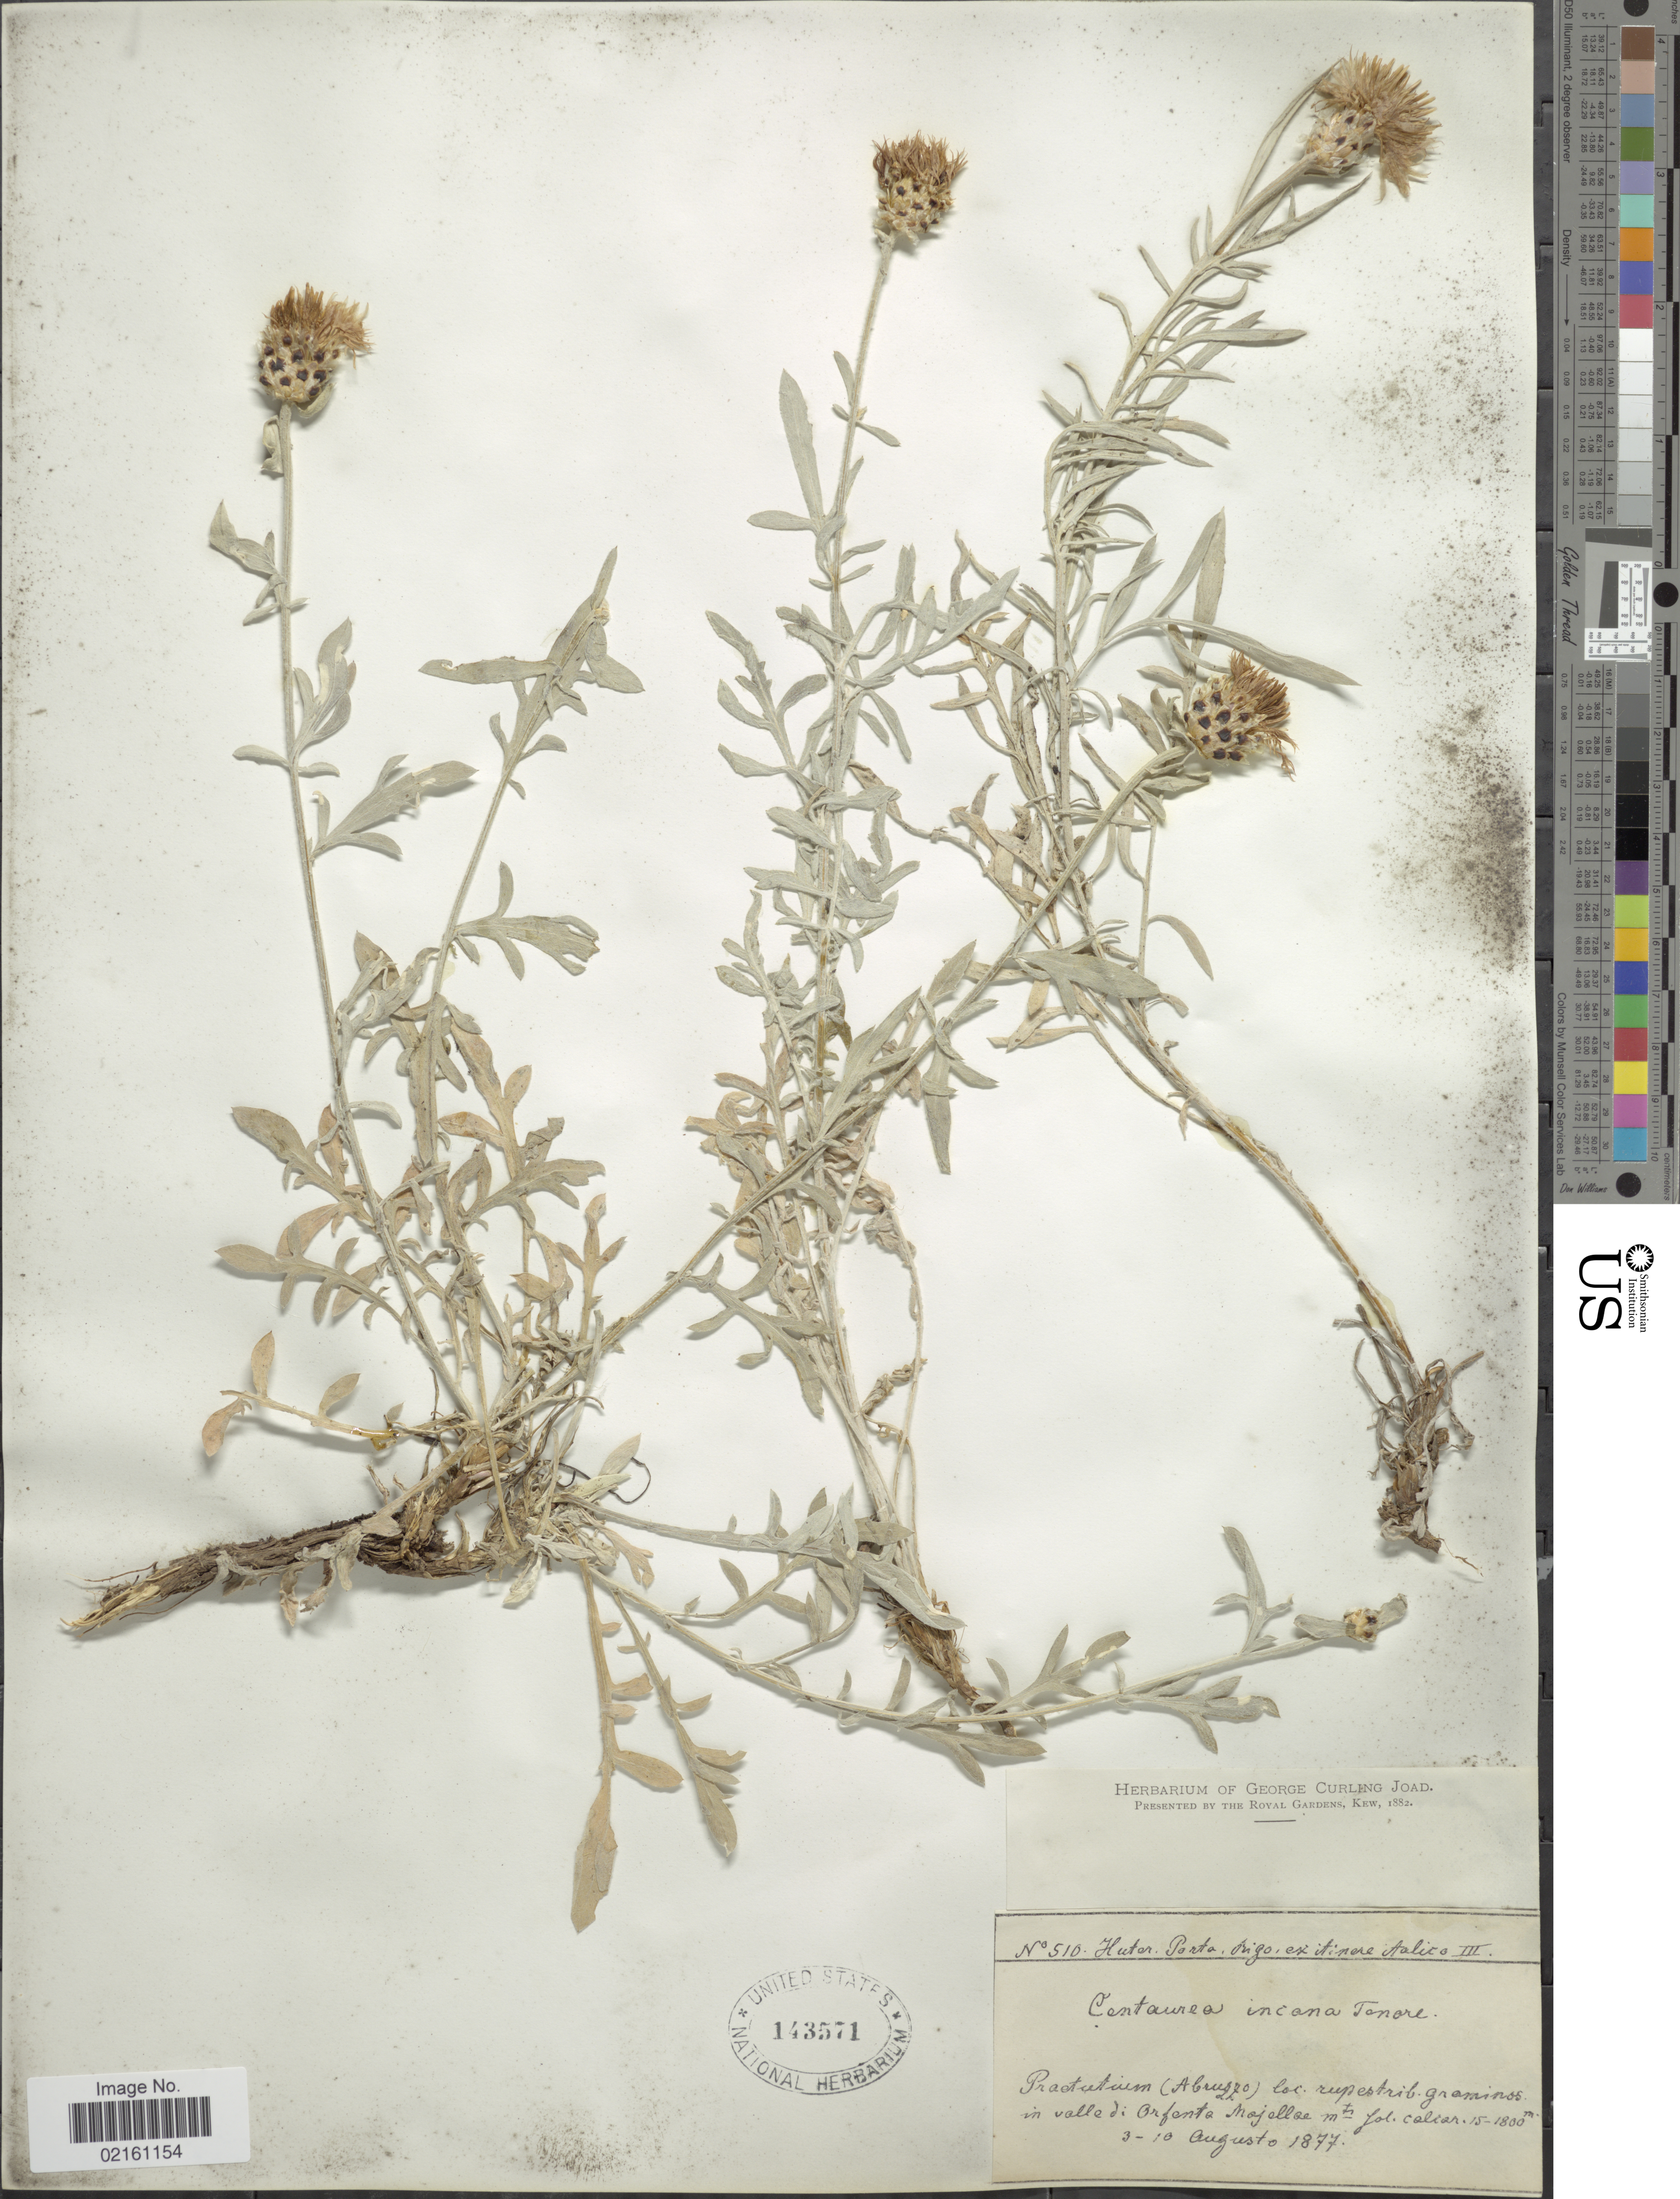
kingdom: Plantae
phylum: Tracheophyta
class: Magnoliopsida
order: Asterales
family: Asteraceae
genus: Centaurea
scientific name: Centaurea tenoreana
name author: Willk. ex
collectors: -. Huter, -- Porta & -- Rigo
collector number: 510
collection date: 1877-08-03/1877-08-10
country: Italy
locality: Practatium (Abruzzo), in valle di Arfenta Majellae [interpreted]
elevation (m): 1500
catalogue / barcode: US 143571